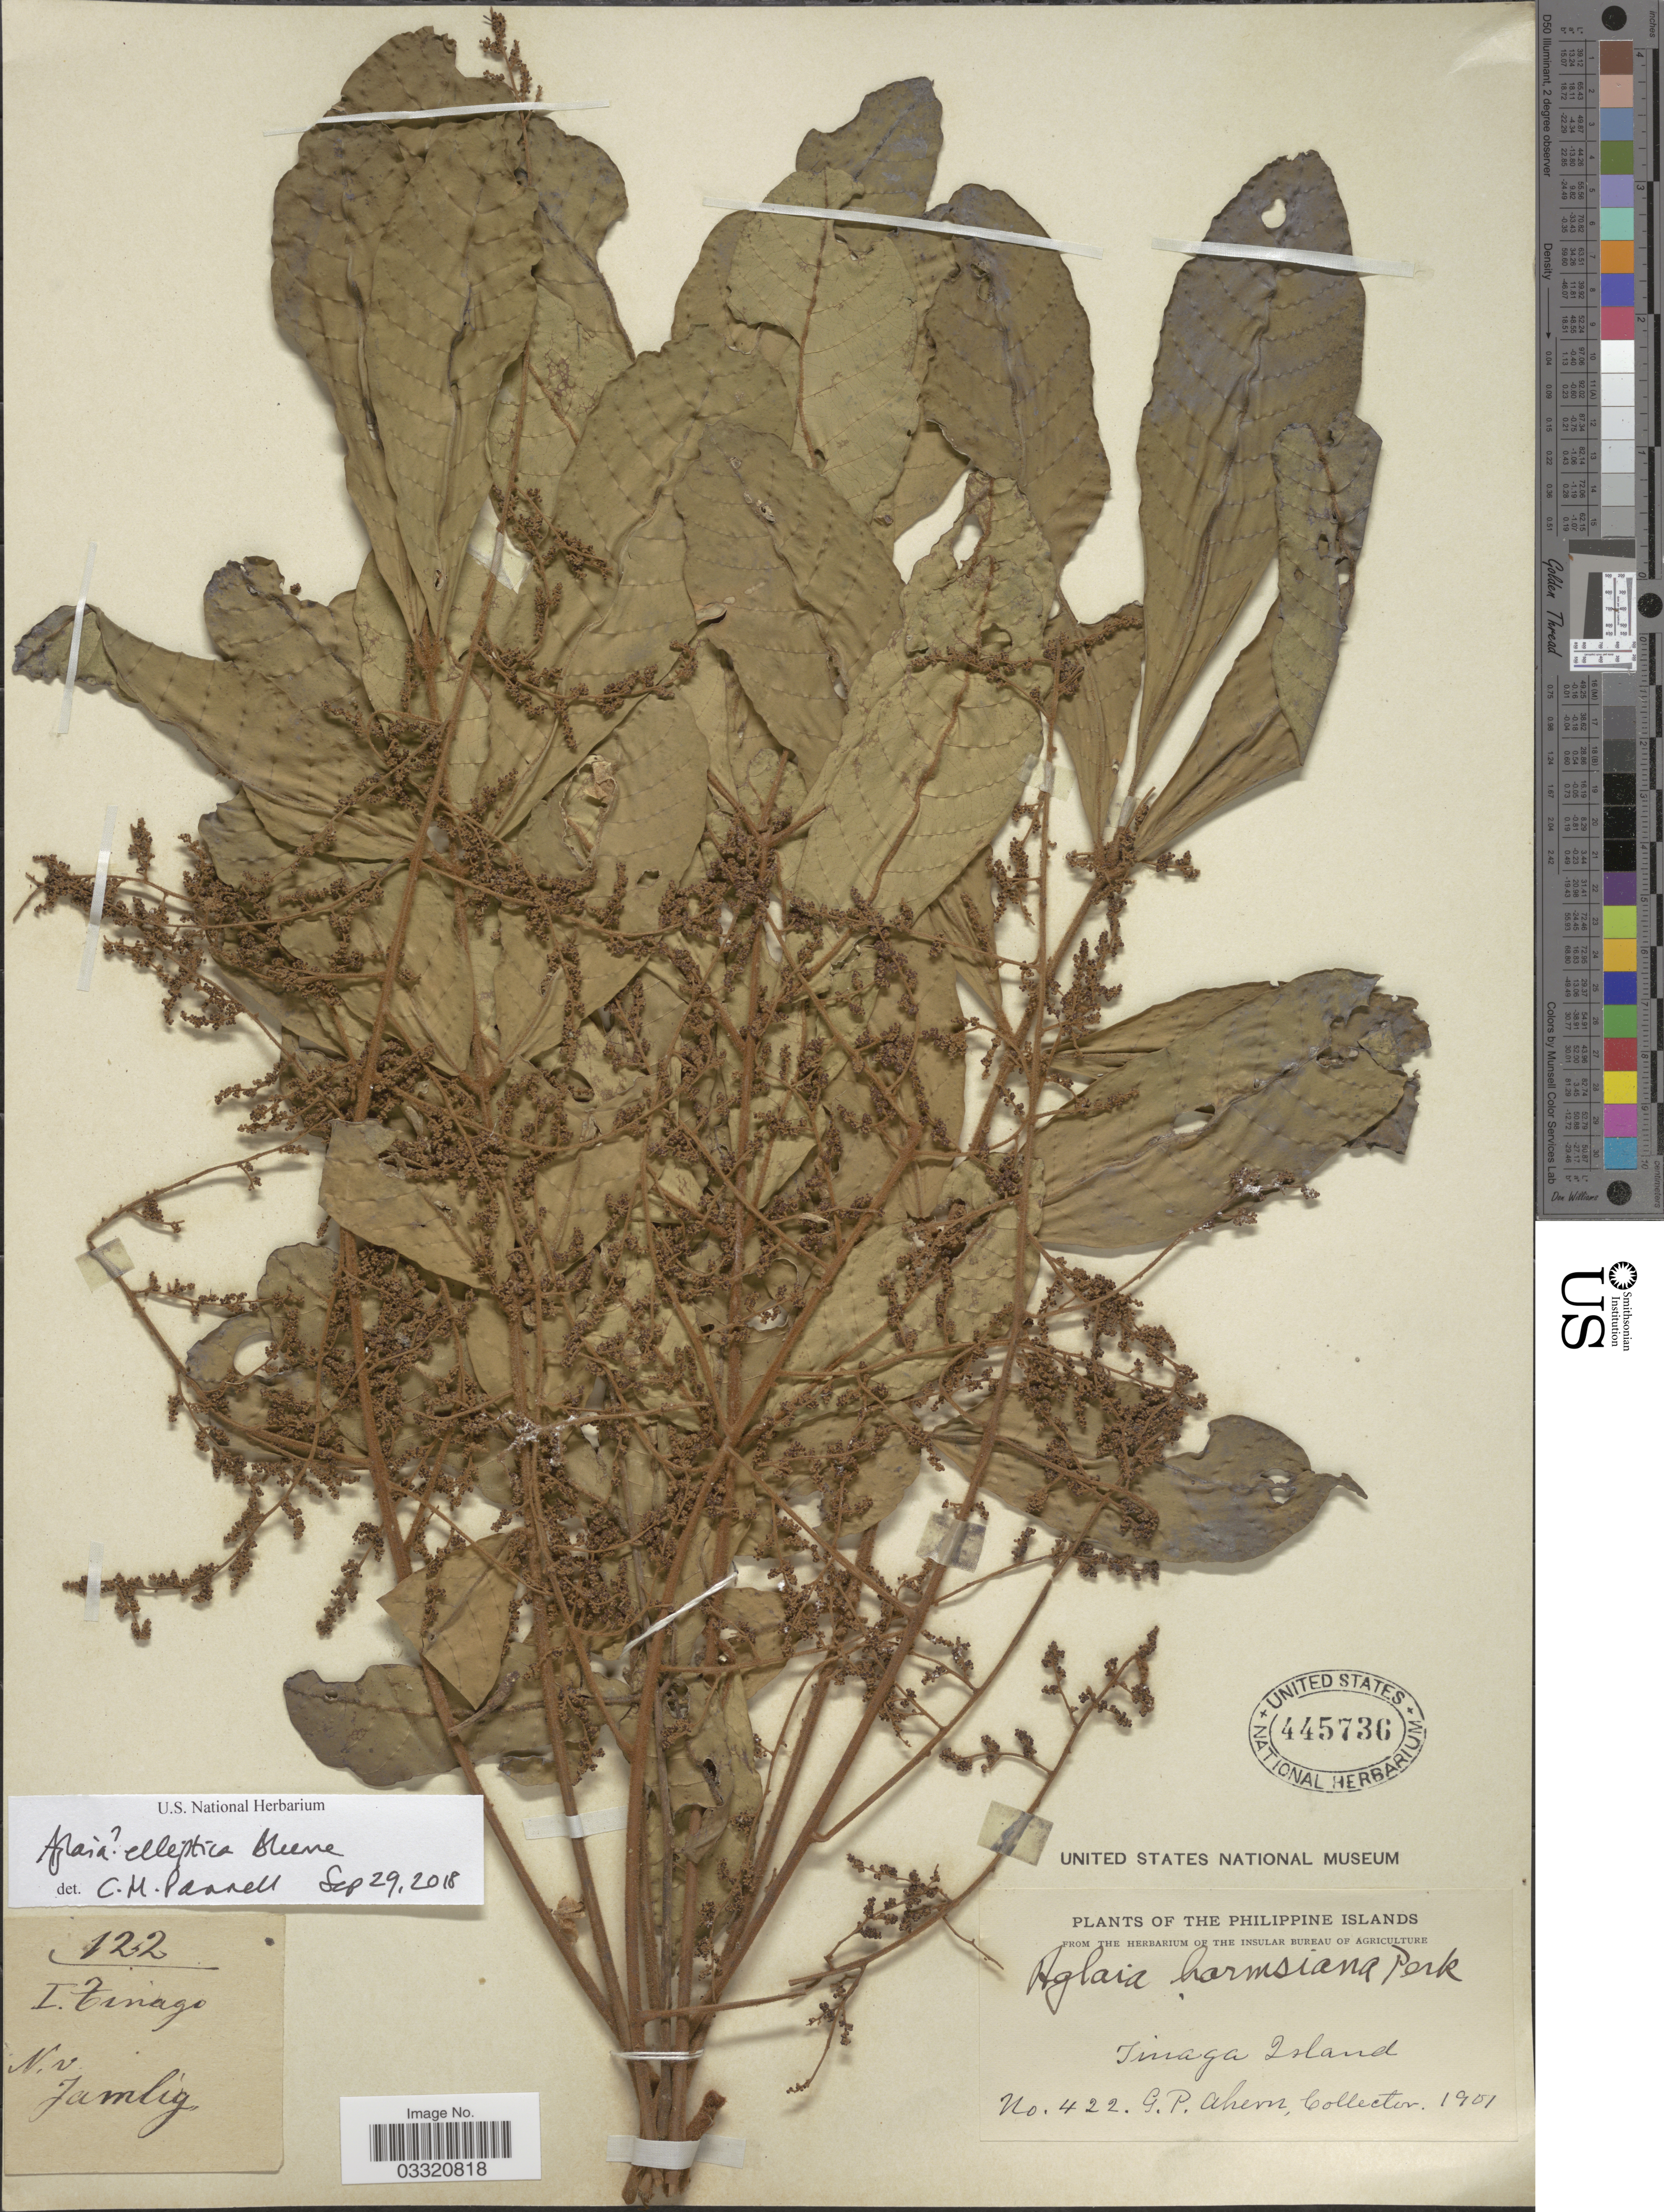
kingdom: Plantae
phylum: Tracheophyta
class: Magnoliopsida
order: Sapindales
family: Meliaceae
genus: Aglaia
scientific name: Aglaia elliptica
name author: Blume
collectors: G. Ahern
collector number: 422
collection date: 1901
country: Philippines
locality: Tinaga Island.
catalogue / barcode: US 445736